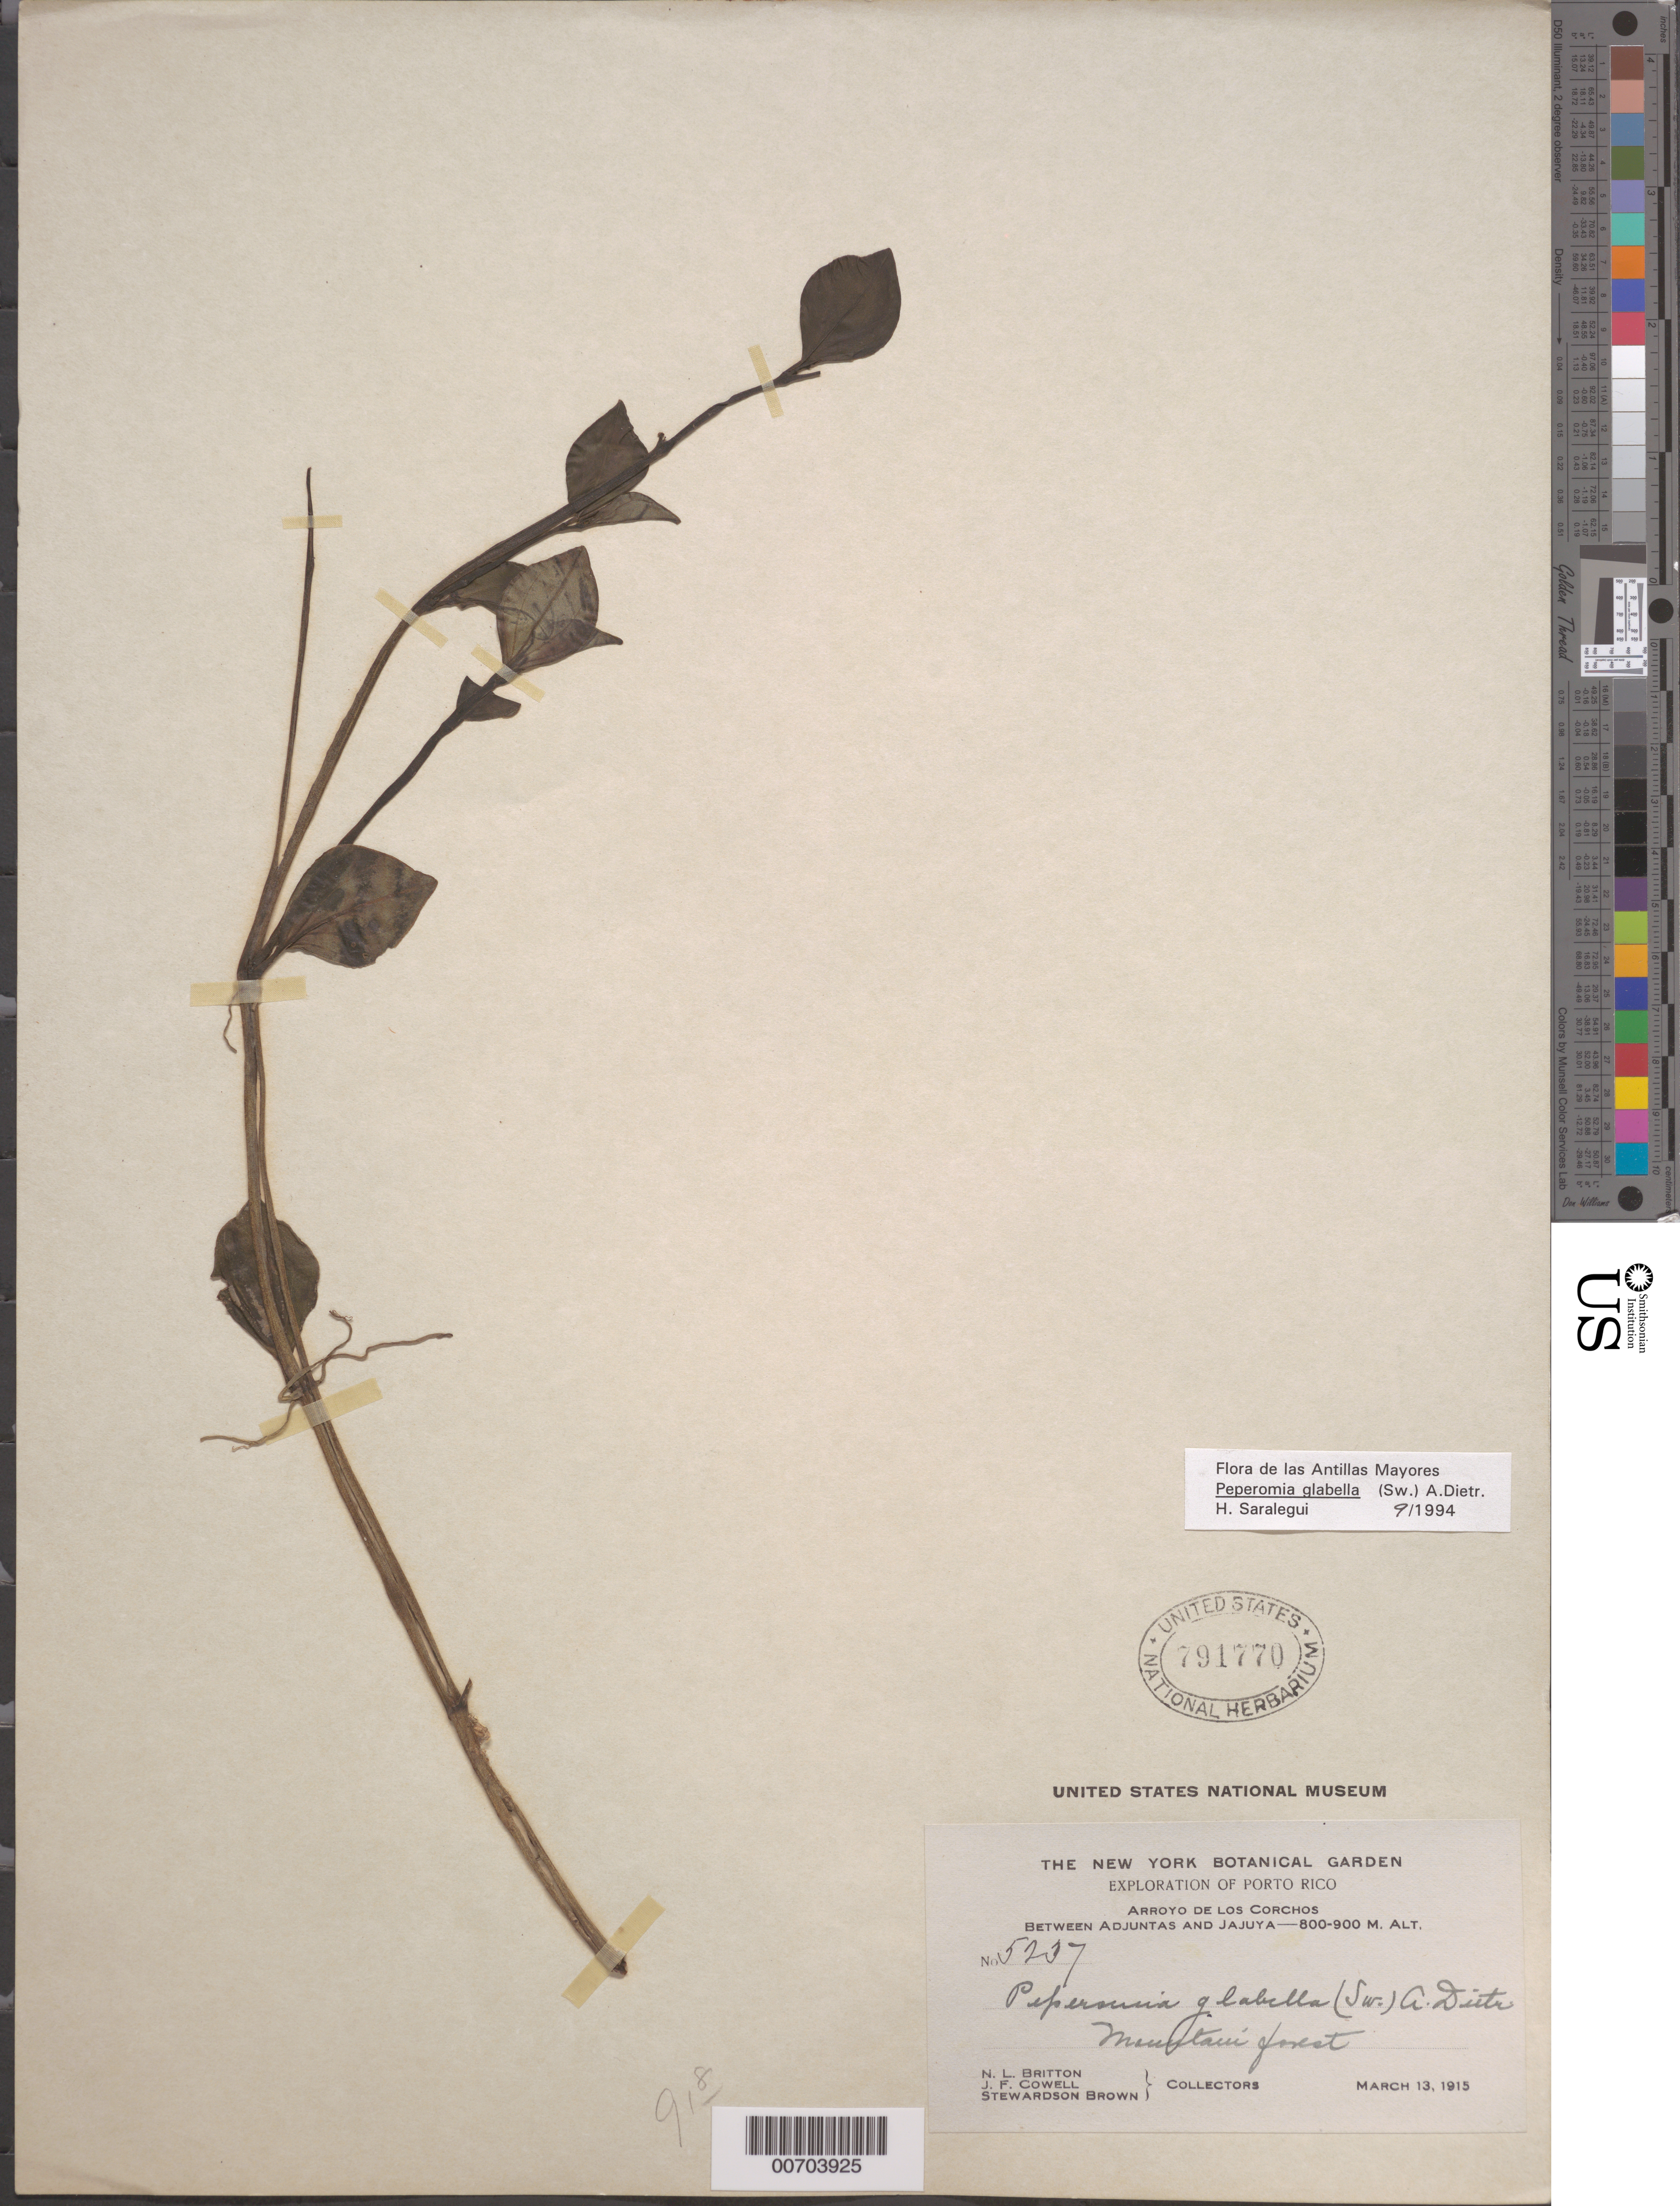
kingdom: Plantae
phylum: Tracheophyta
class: Magnoliopsida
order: Piperales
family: Piperaceae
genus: Peperomia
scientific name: Peperomia glabella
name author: (Sw.) A. Dietr.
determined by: Saralegui Boza, H.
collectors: N. Britton, J. F. Cowell & S. Brown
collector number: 5237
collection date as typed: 13 Mar 1915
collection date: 1915-03-13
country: Puerto Rico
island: Greater Antilles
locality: Arroyo de los Corchos; btw. Adjuntas and Jajuya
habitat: Mountain forest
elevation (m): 800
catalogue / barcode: US 791770